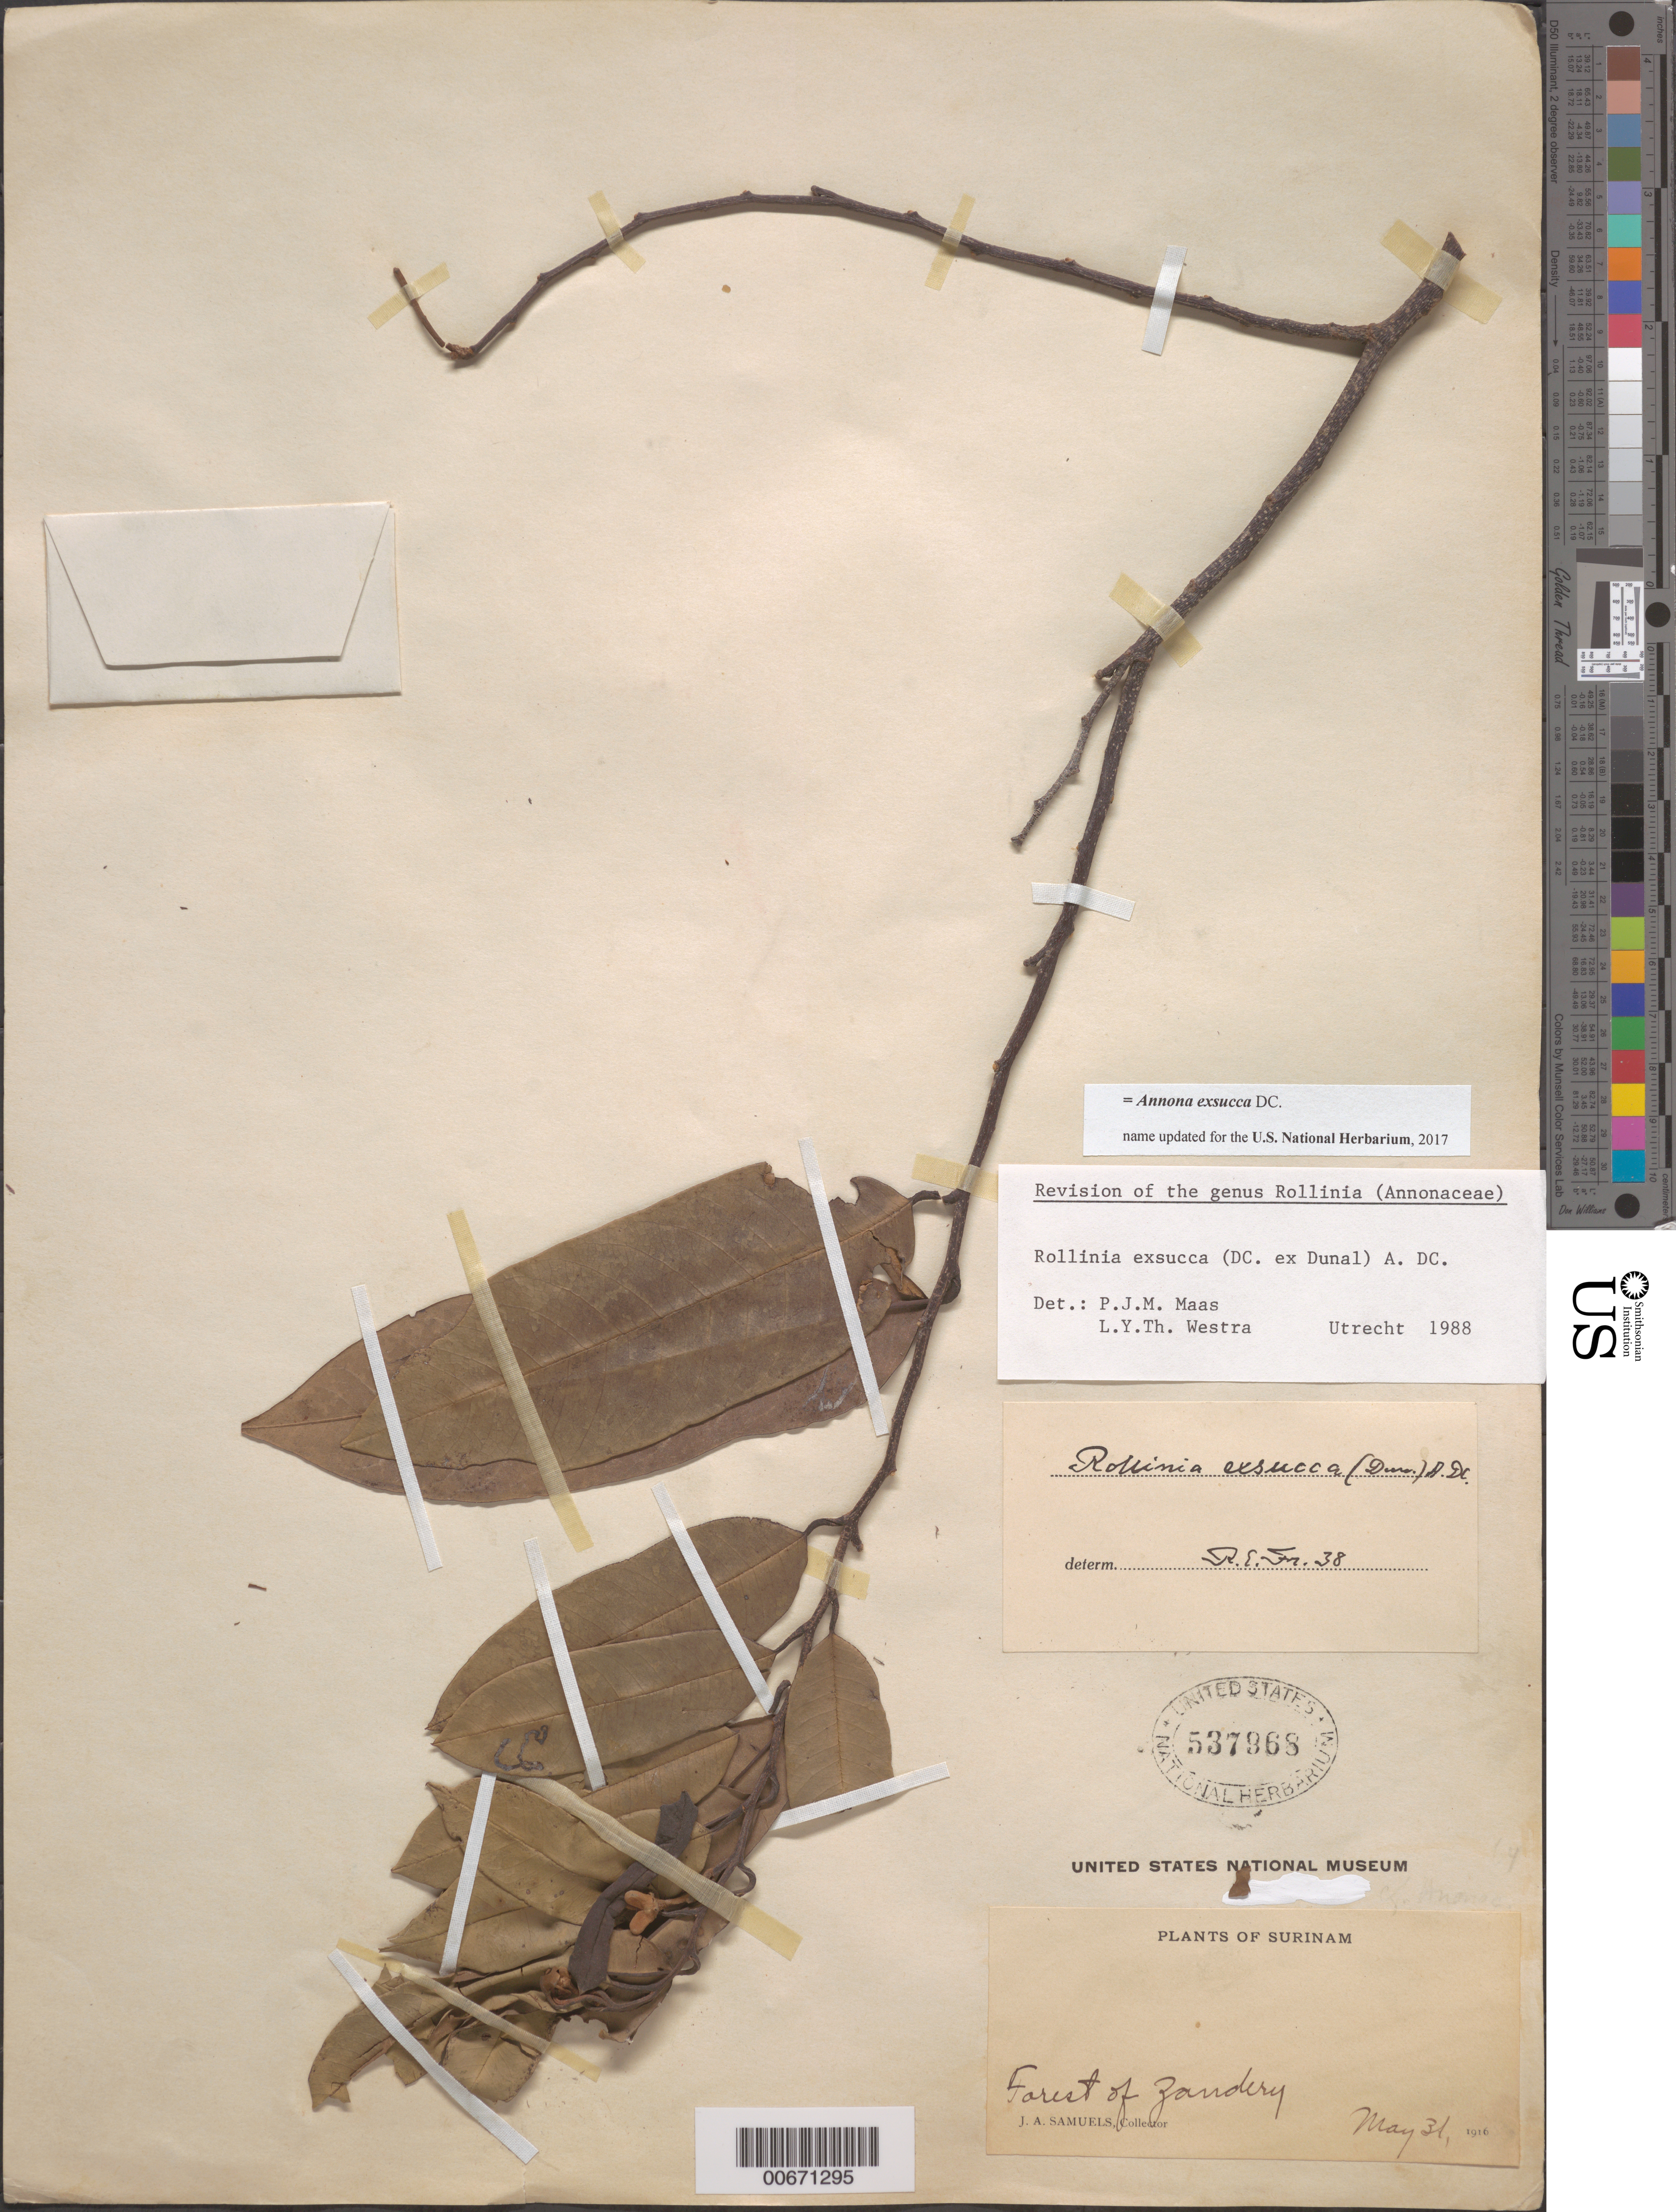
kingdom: Plantae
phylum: Tracheophyta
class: Magnoliopsida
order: Magnoliales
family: Annonaceae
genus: Annona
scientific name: Annona exsucca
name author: DC. ex Dunal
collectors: J. A. Samuels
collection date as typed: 31-May-16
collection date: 1916-05-31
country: Suriname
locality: Zanderij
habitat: Forest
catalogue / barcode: US 537868